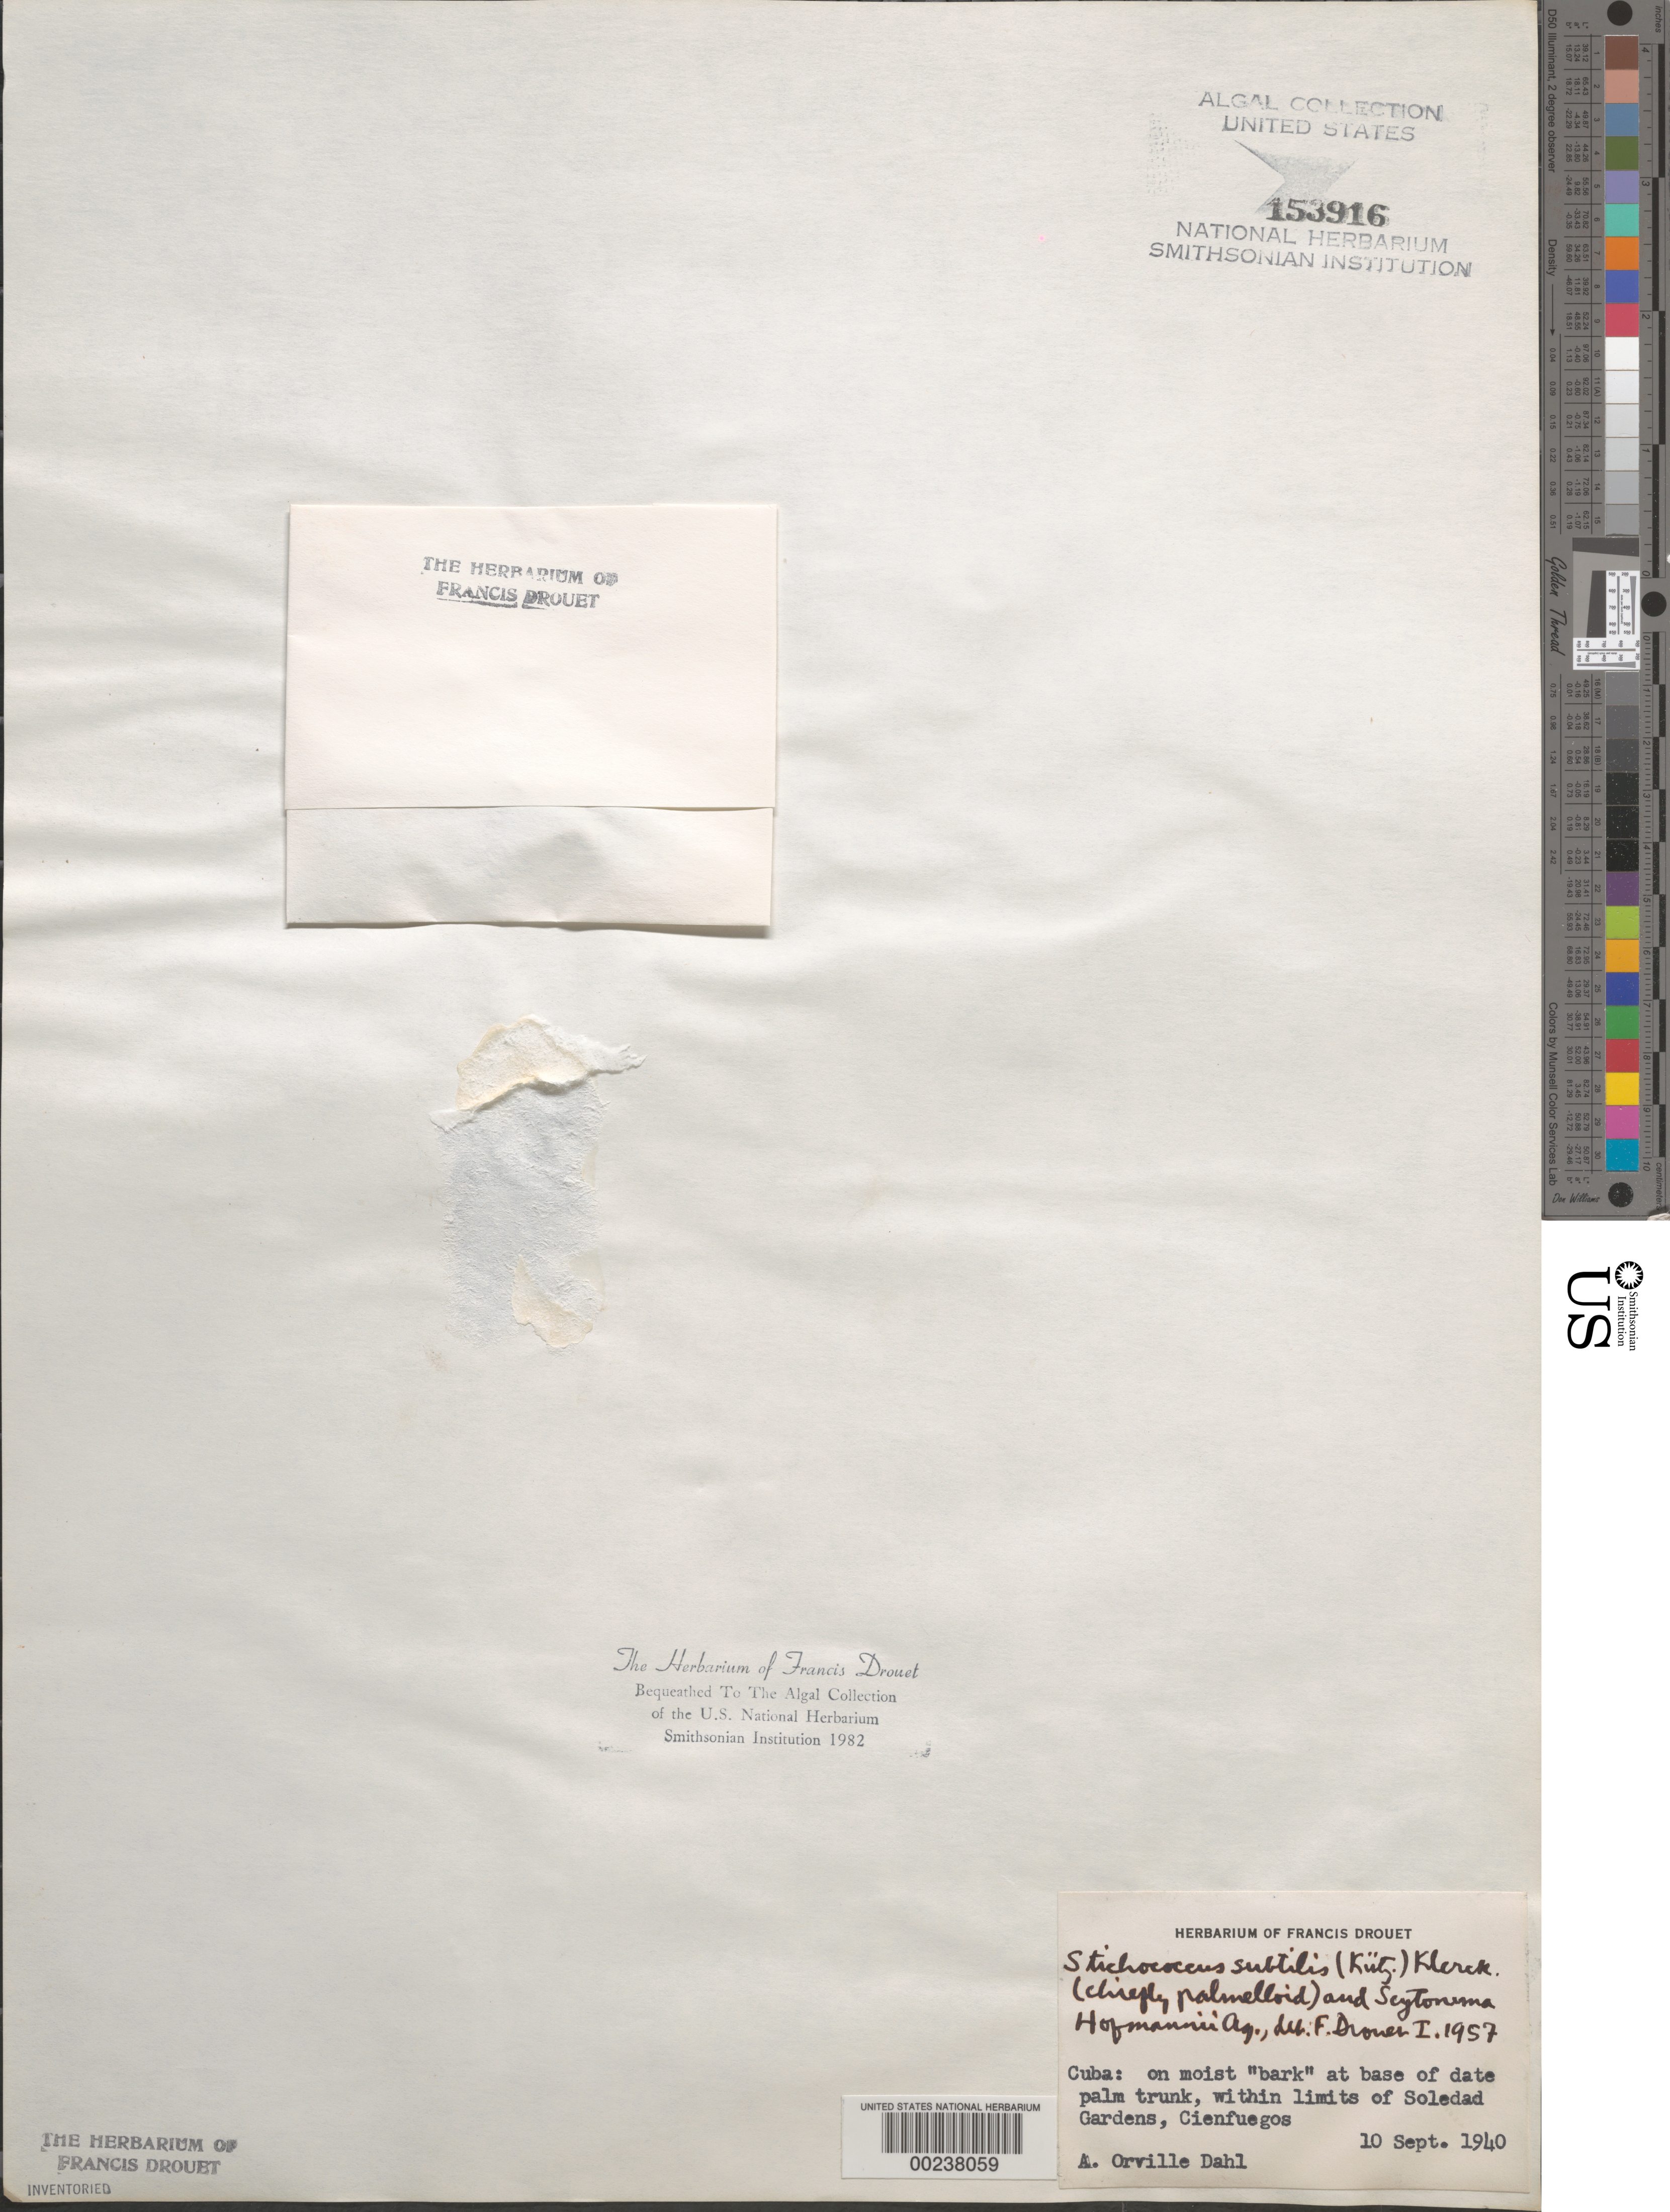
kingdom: Plantae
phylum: Charophyta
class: Klebsormidiophyceae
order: Klebsormidiales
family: Klebsormidiaceae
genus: Klebsormidium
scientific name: Klebsormidium subtile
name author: (Kütz.) Mikhailyuk et al.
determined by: Algae name updating Project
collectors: A. Dahl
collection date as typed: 10 Sep 1940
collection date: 1940-09-10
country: Cuba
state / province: Cienfuegos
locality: Cienfuegos, soledad botanical gardens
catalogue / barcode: US 153916